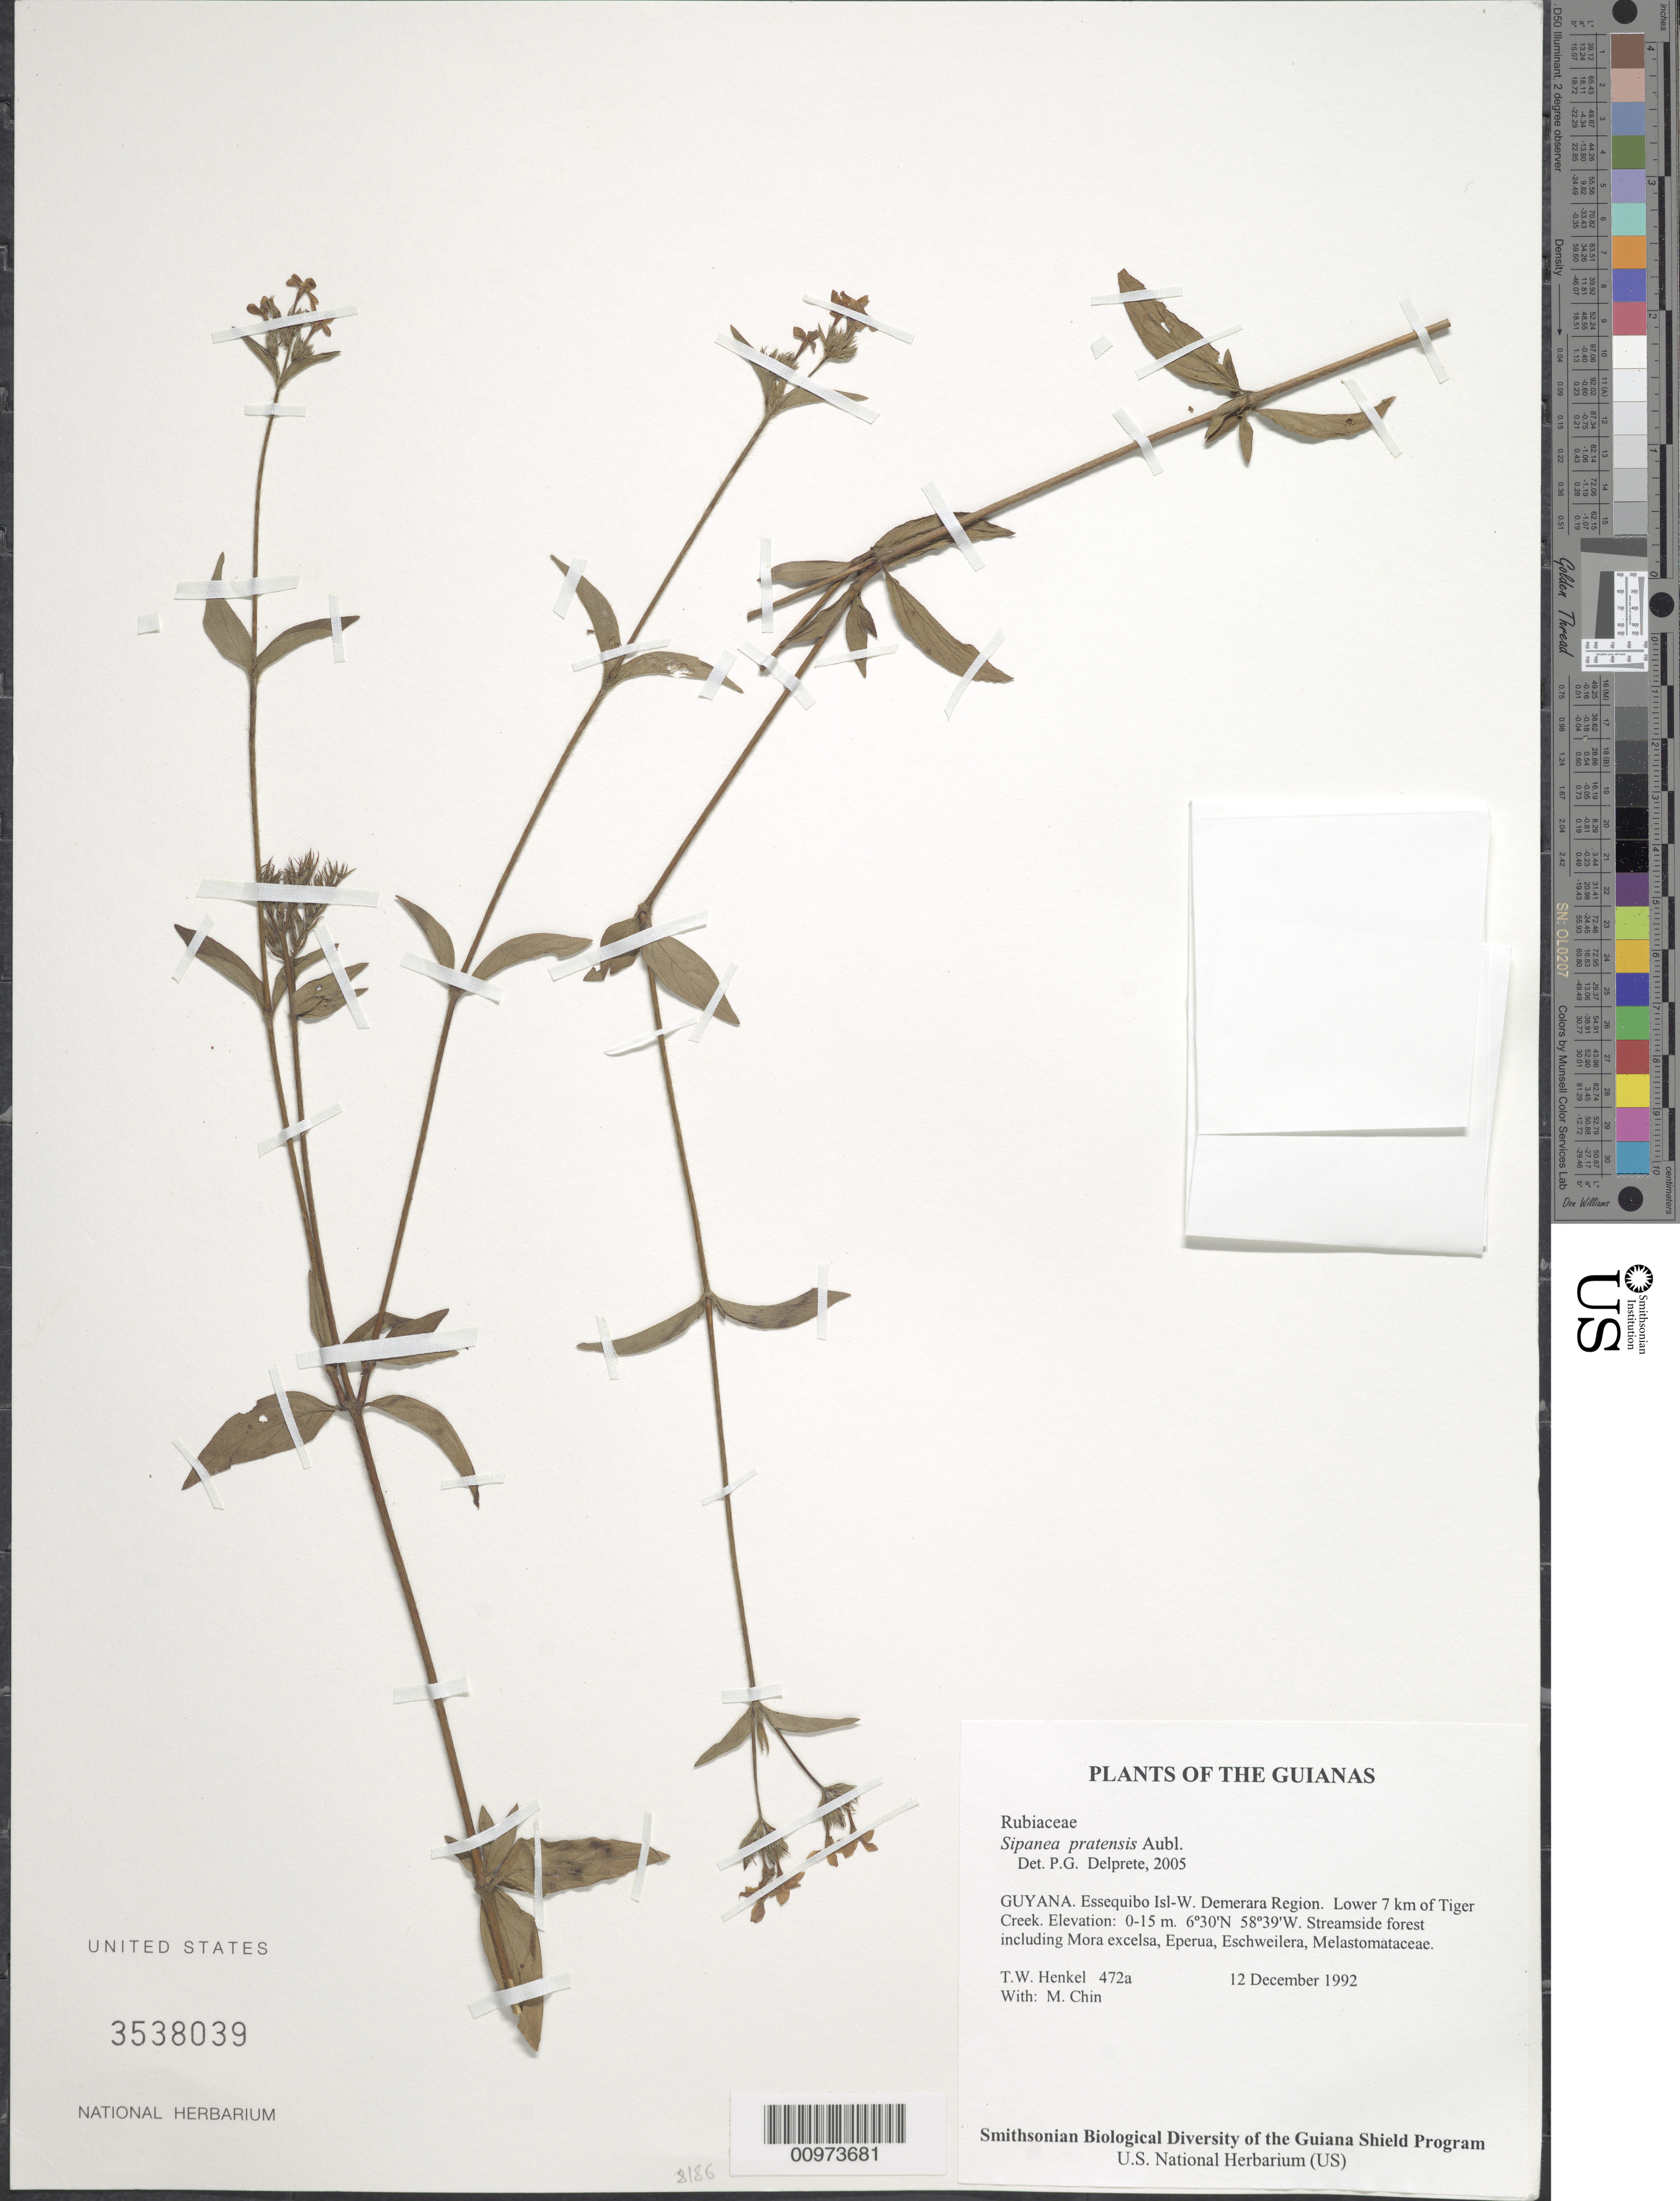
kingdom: Plantae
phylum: Tracheophyta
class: Magnoliopsida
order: Gentianales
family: Rubiaceae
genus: Sipanea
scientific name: Sipanea pratensis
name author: Aubl.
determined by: Delprete, P. G., Herb. de Guyane Cay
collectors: T. Henkel & M. Chin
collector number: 472 a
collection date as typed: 12 December 1992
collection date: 1992-12-12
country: Guyana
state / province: Essequibo Isl-W. Demerara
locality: Lower 7 km of Tiger Creek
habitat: Streamside forest including Mora excelsa, Eperua, Eschweilera, Melastomataceae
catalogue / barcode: US 3538039